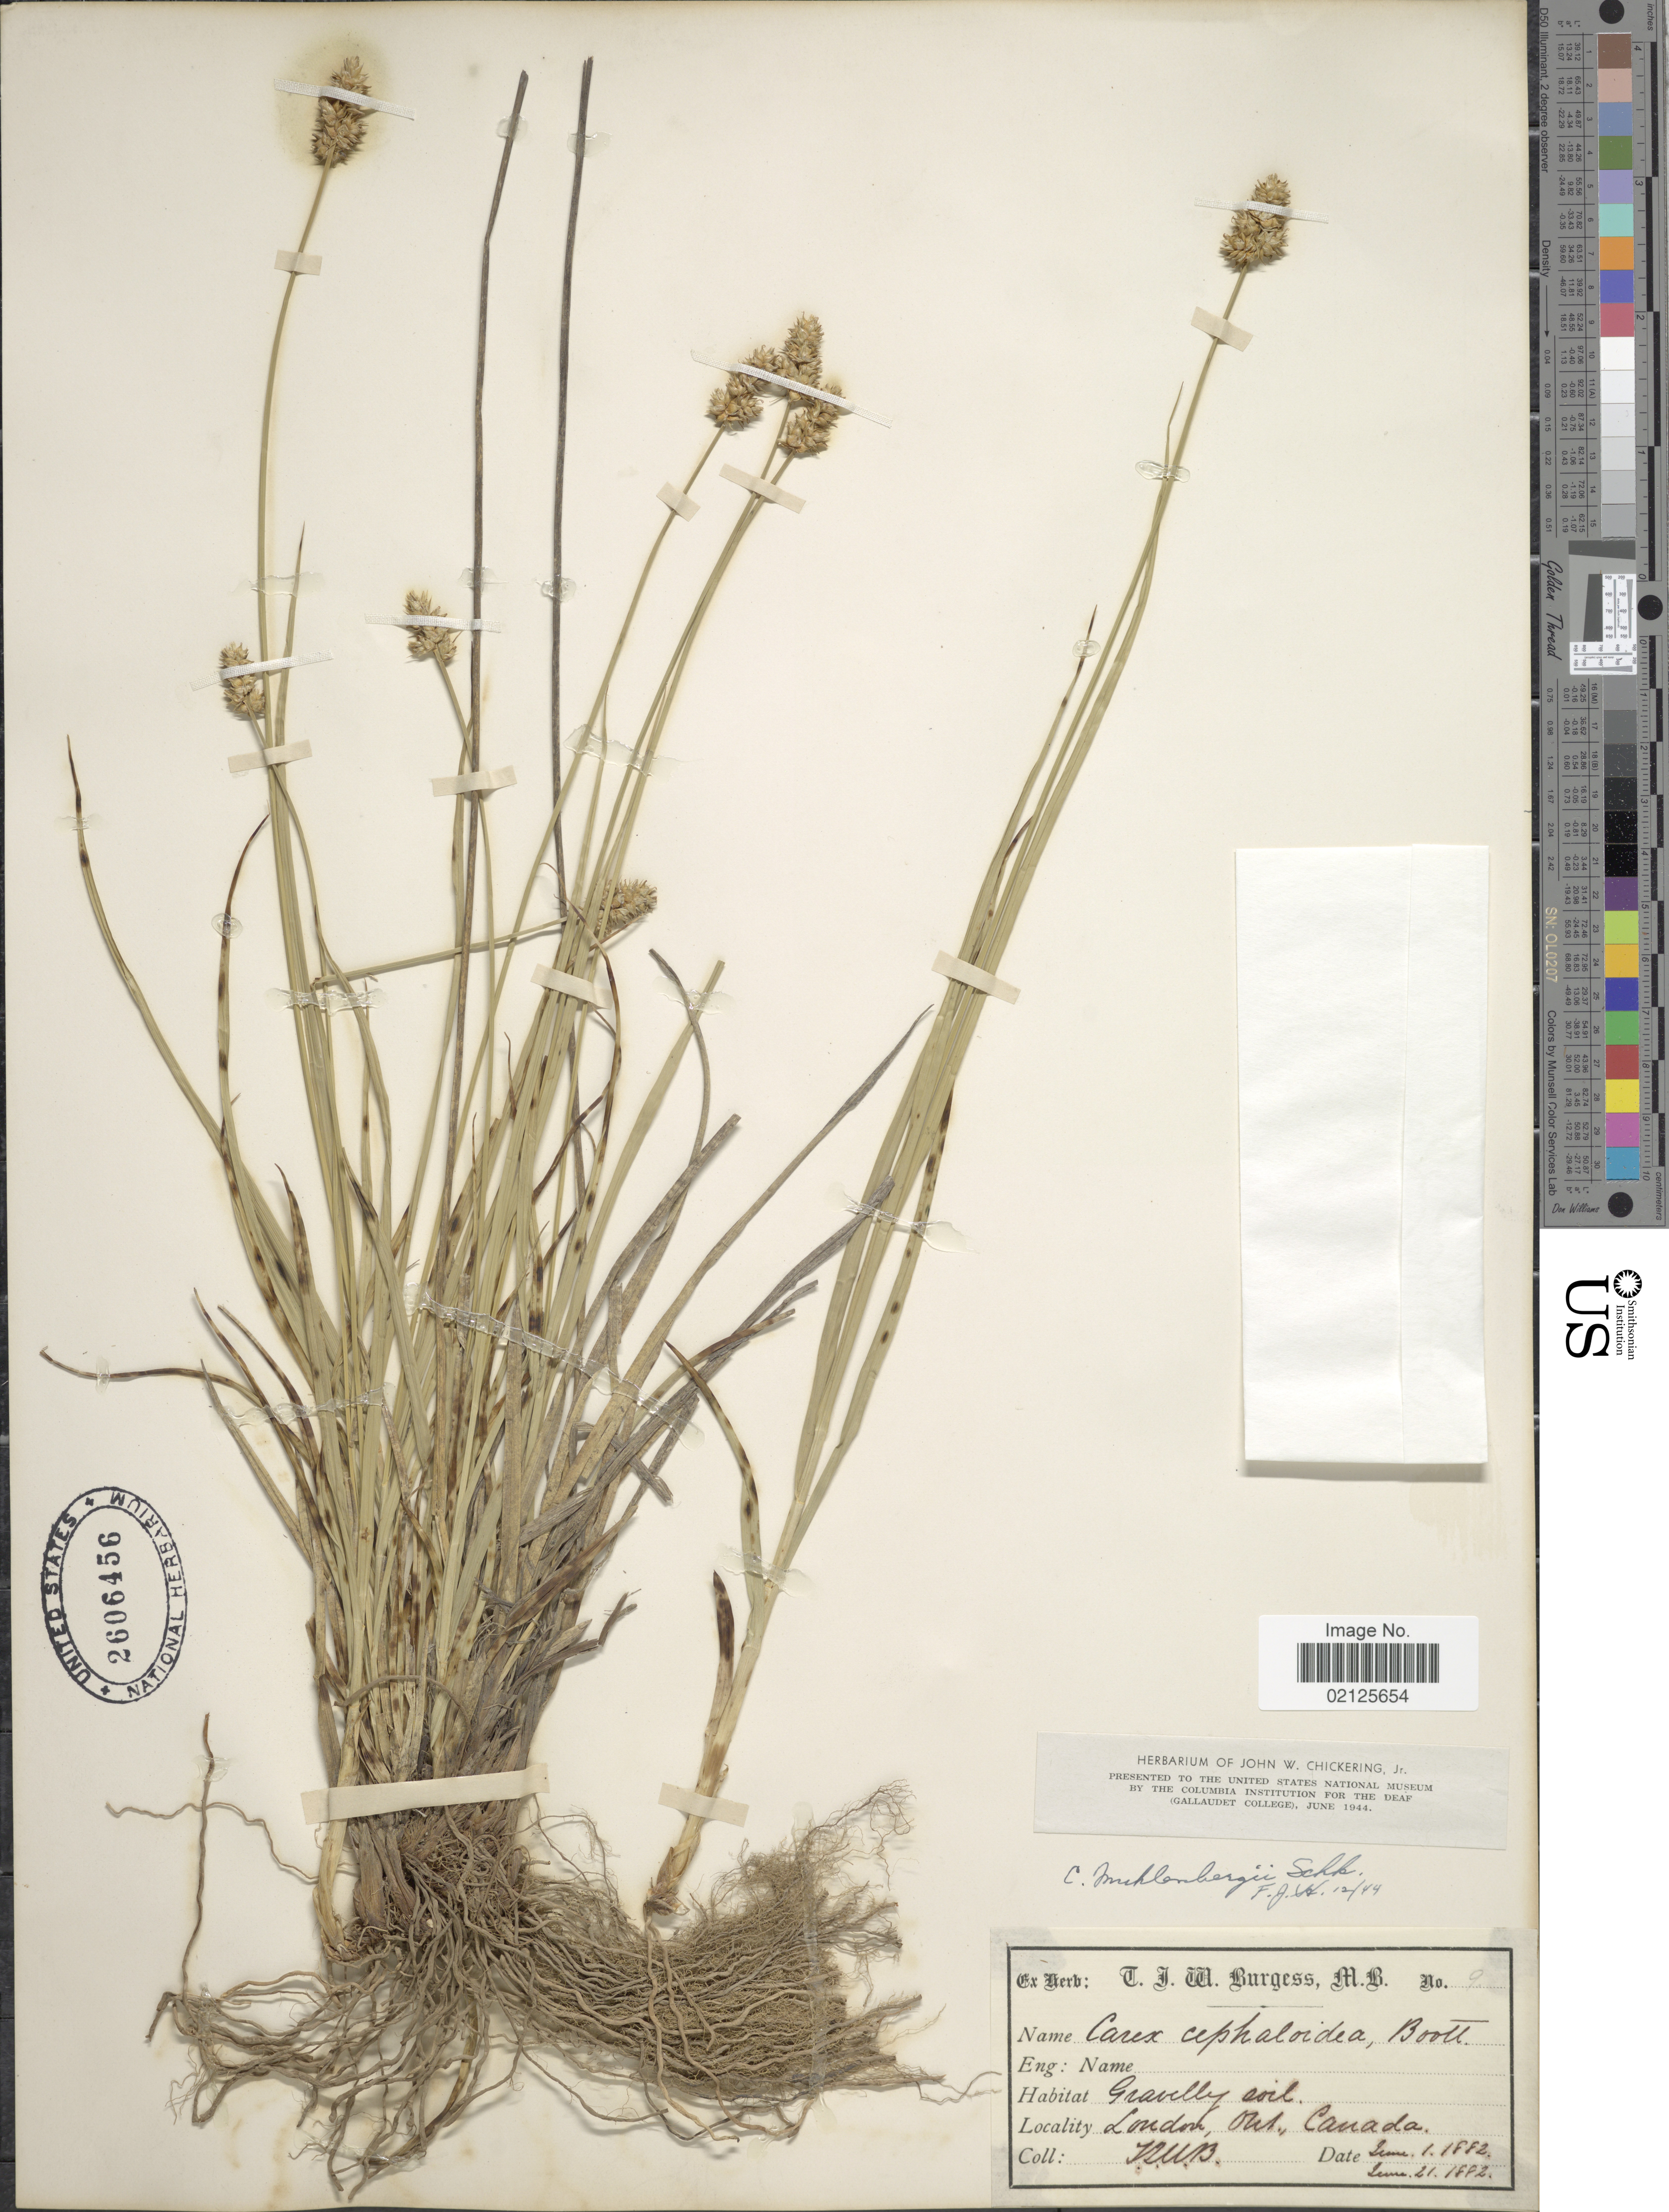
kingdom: Plantae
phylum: Tracheophyta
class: Liliopsida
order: Poales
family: Cyperaceae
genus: Carex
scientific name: Carex muehlenbergii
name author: Willd.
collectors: T. Burgess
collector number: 9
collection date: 1882-06-01/1882-06-21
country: Canada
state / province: Ontario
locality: Gravelly soil, London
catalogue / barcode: US 2606456